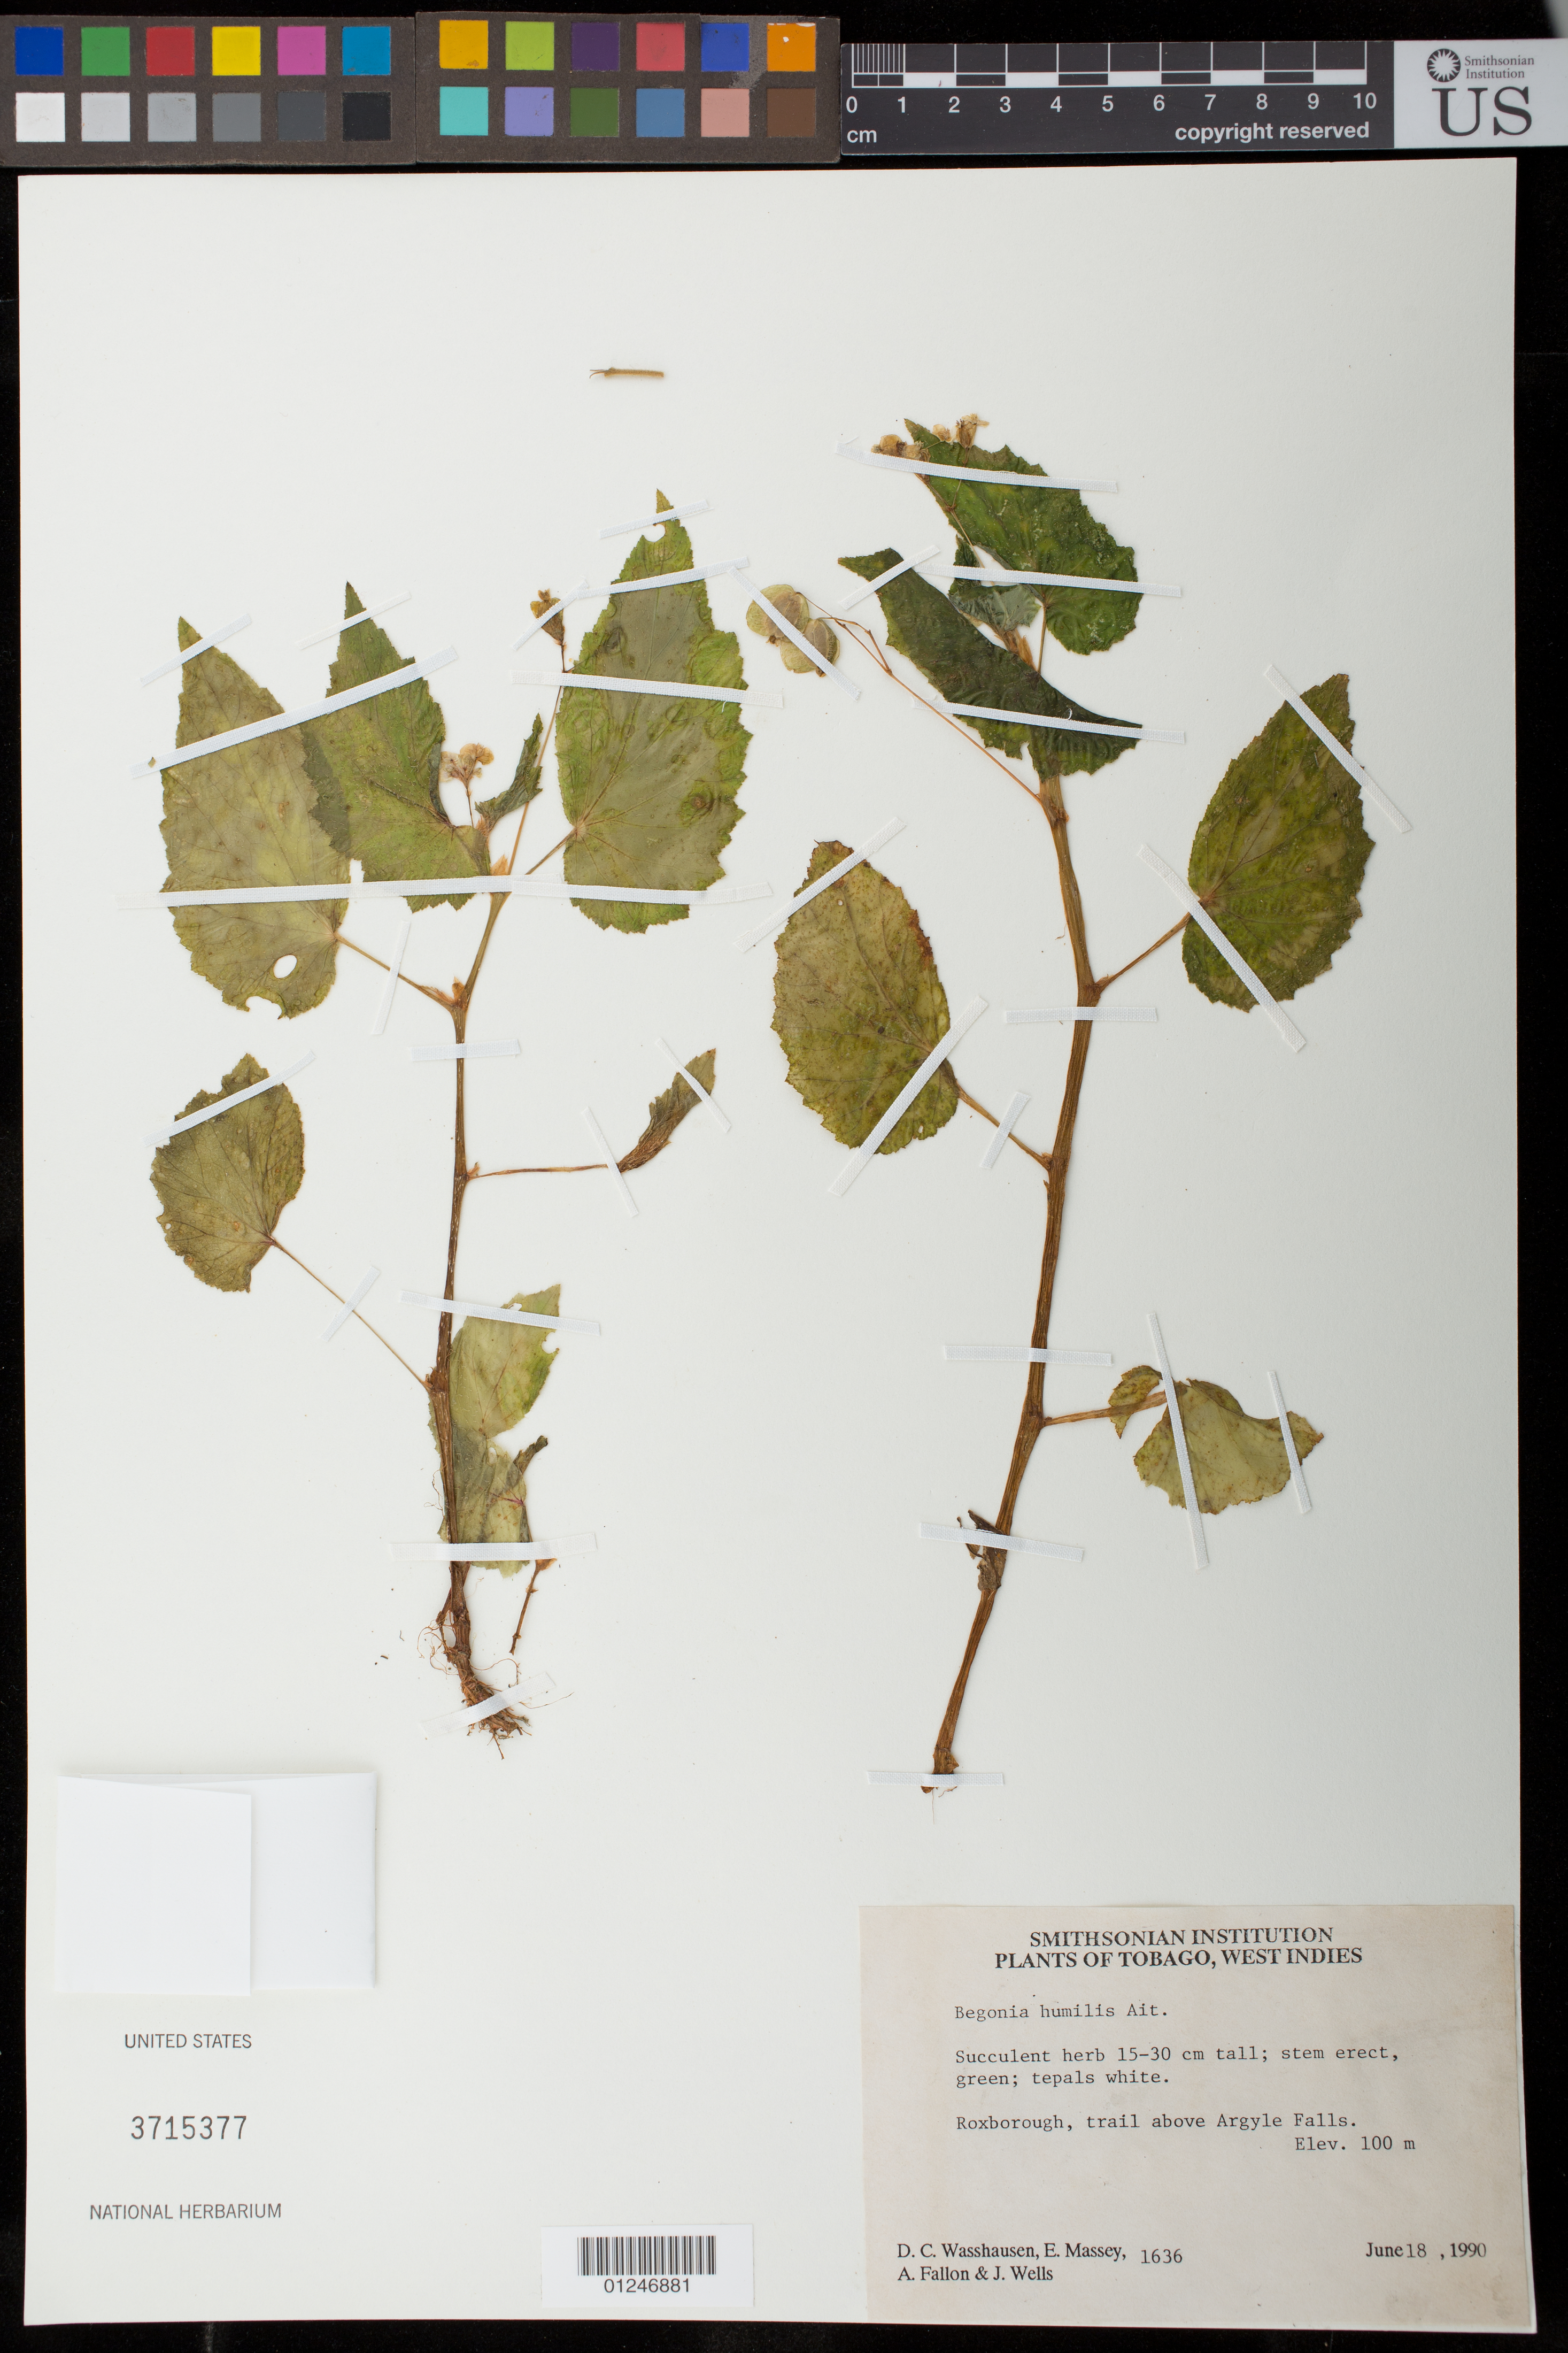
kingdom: Plantae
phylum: Tracheophyta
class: Magnoliopsida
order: Cucurbitales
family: Begoniaceae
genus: Begonia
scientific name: Begonia humilis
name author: Aiton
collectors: D. C. Wasshausen, E. Massey, A. Fallon & J. Wells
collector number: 1636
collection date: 1990-06-18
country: Trinidad and Tobago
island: Tobago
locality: Roxborough, trail above Argyle Falls.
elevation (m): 100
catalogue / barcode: US 3715377